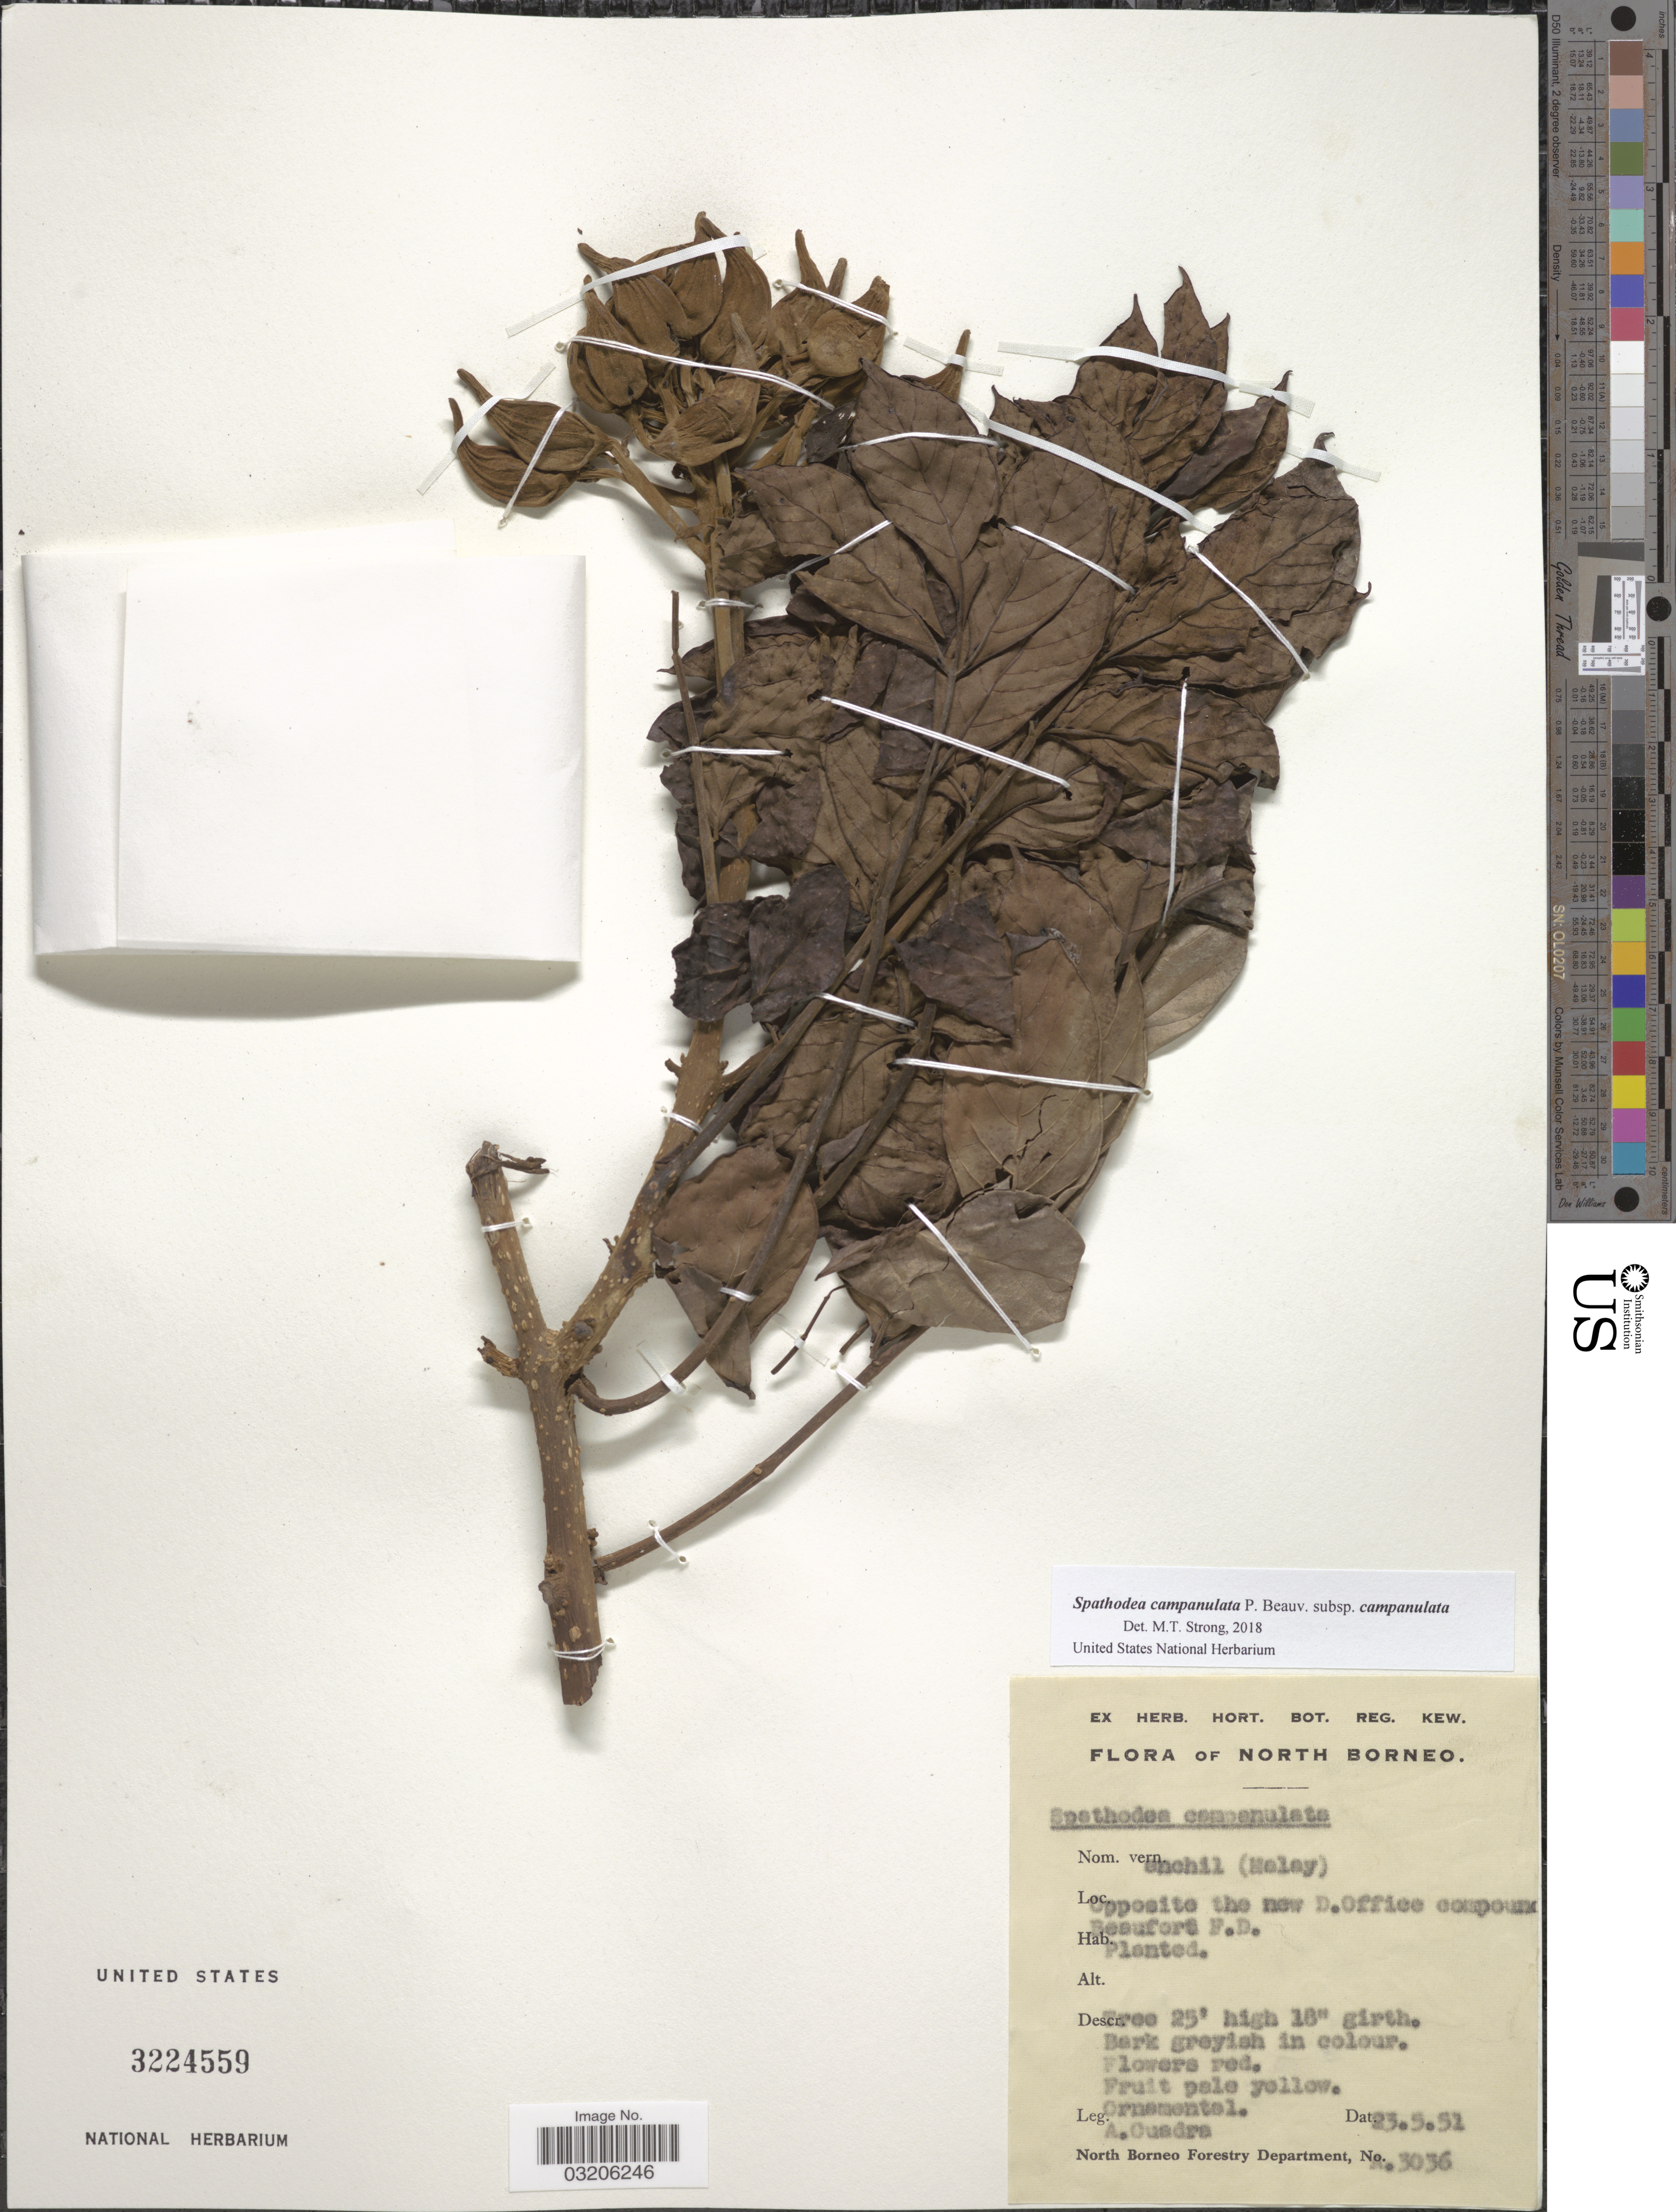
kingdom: Plantae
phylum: Tracheophyta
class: Magnoliopsida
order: Lamiales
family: Bignoniaceae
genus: Spathodea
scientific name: Spathodea campanulata subsp. campanulata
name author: P. Beauv.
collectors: A. Cuadra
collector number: A.3036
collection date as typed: Transcribed d/m/y: 23/5/51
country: Malaysia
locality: North Borneo. Opposite the new D. Office compound, Beauford F. D.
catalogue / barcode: US 3224559